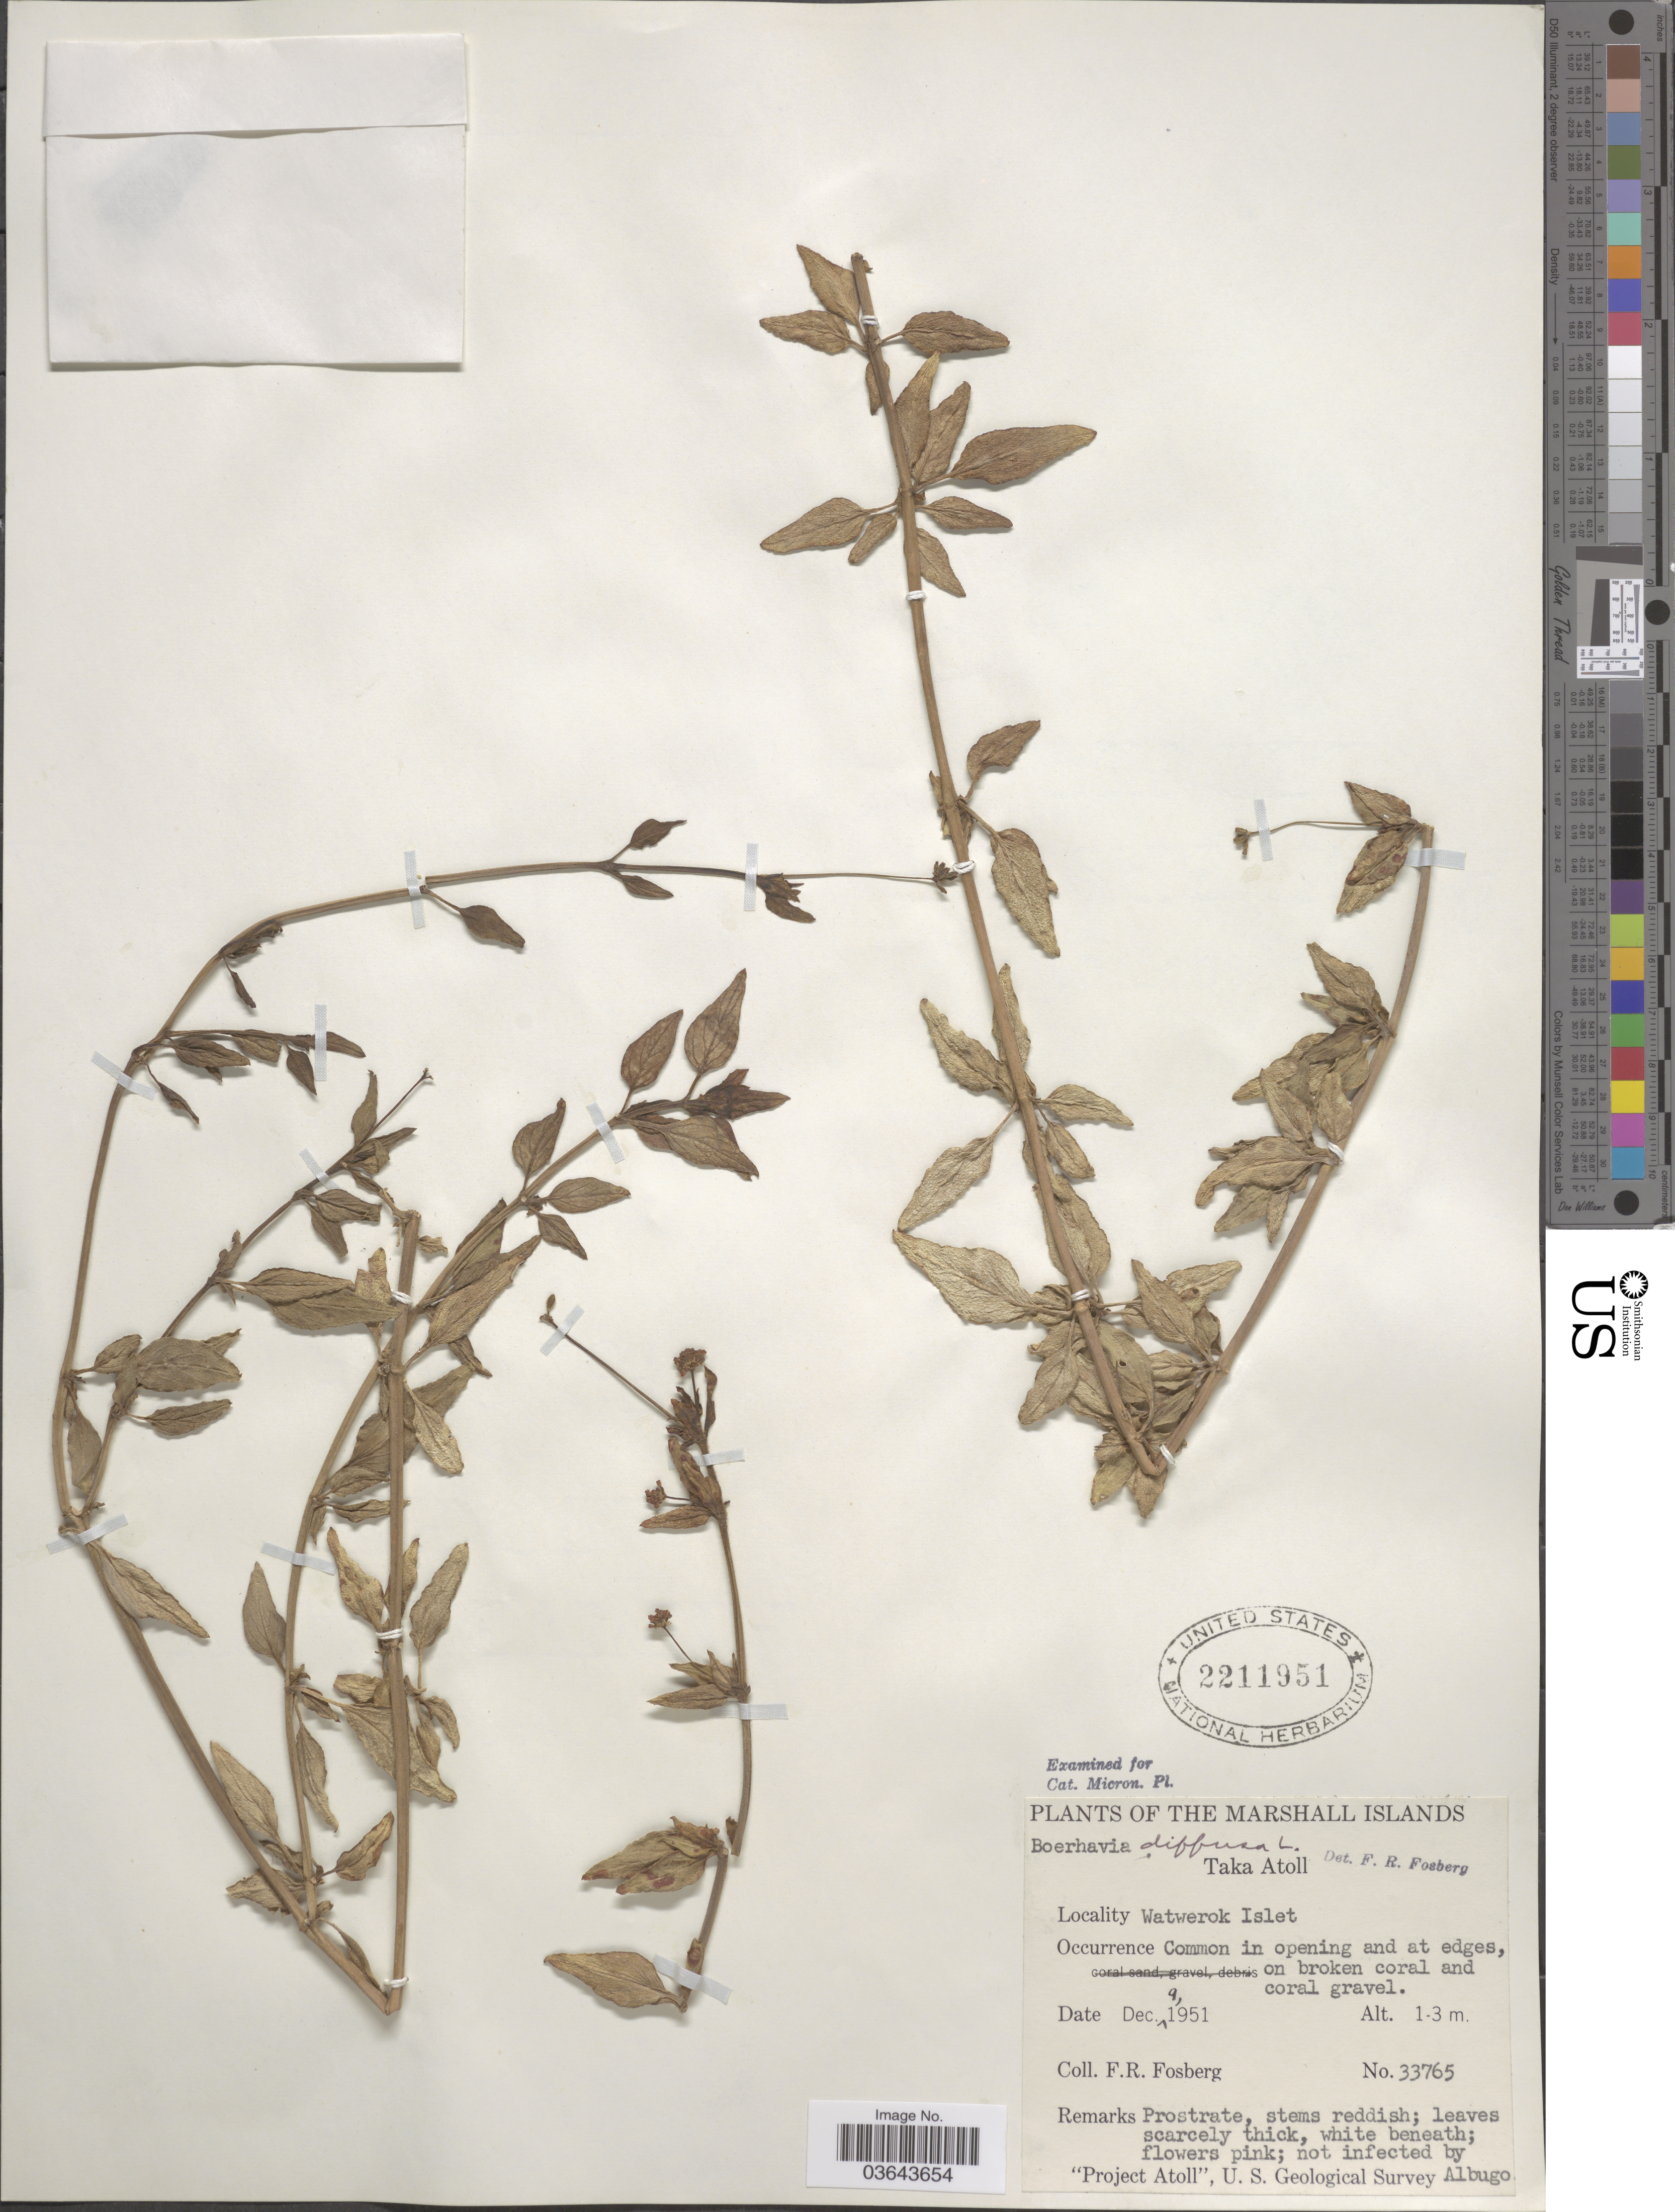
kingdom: Plantae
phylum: Tracheophyta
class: Magnoliopsida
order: Caryophyllales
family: Nyctaginaceae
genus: Boerhavia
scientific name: Boerhavia repens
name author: L.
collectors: F. R. Fosberg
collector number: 33765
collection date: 1951-12-09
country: Marshall Islands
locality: Taka Atoll. Watwerok Islet.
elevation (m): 1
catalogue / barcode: US 2211951